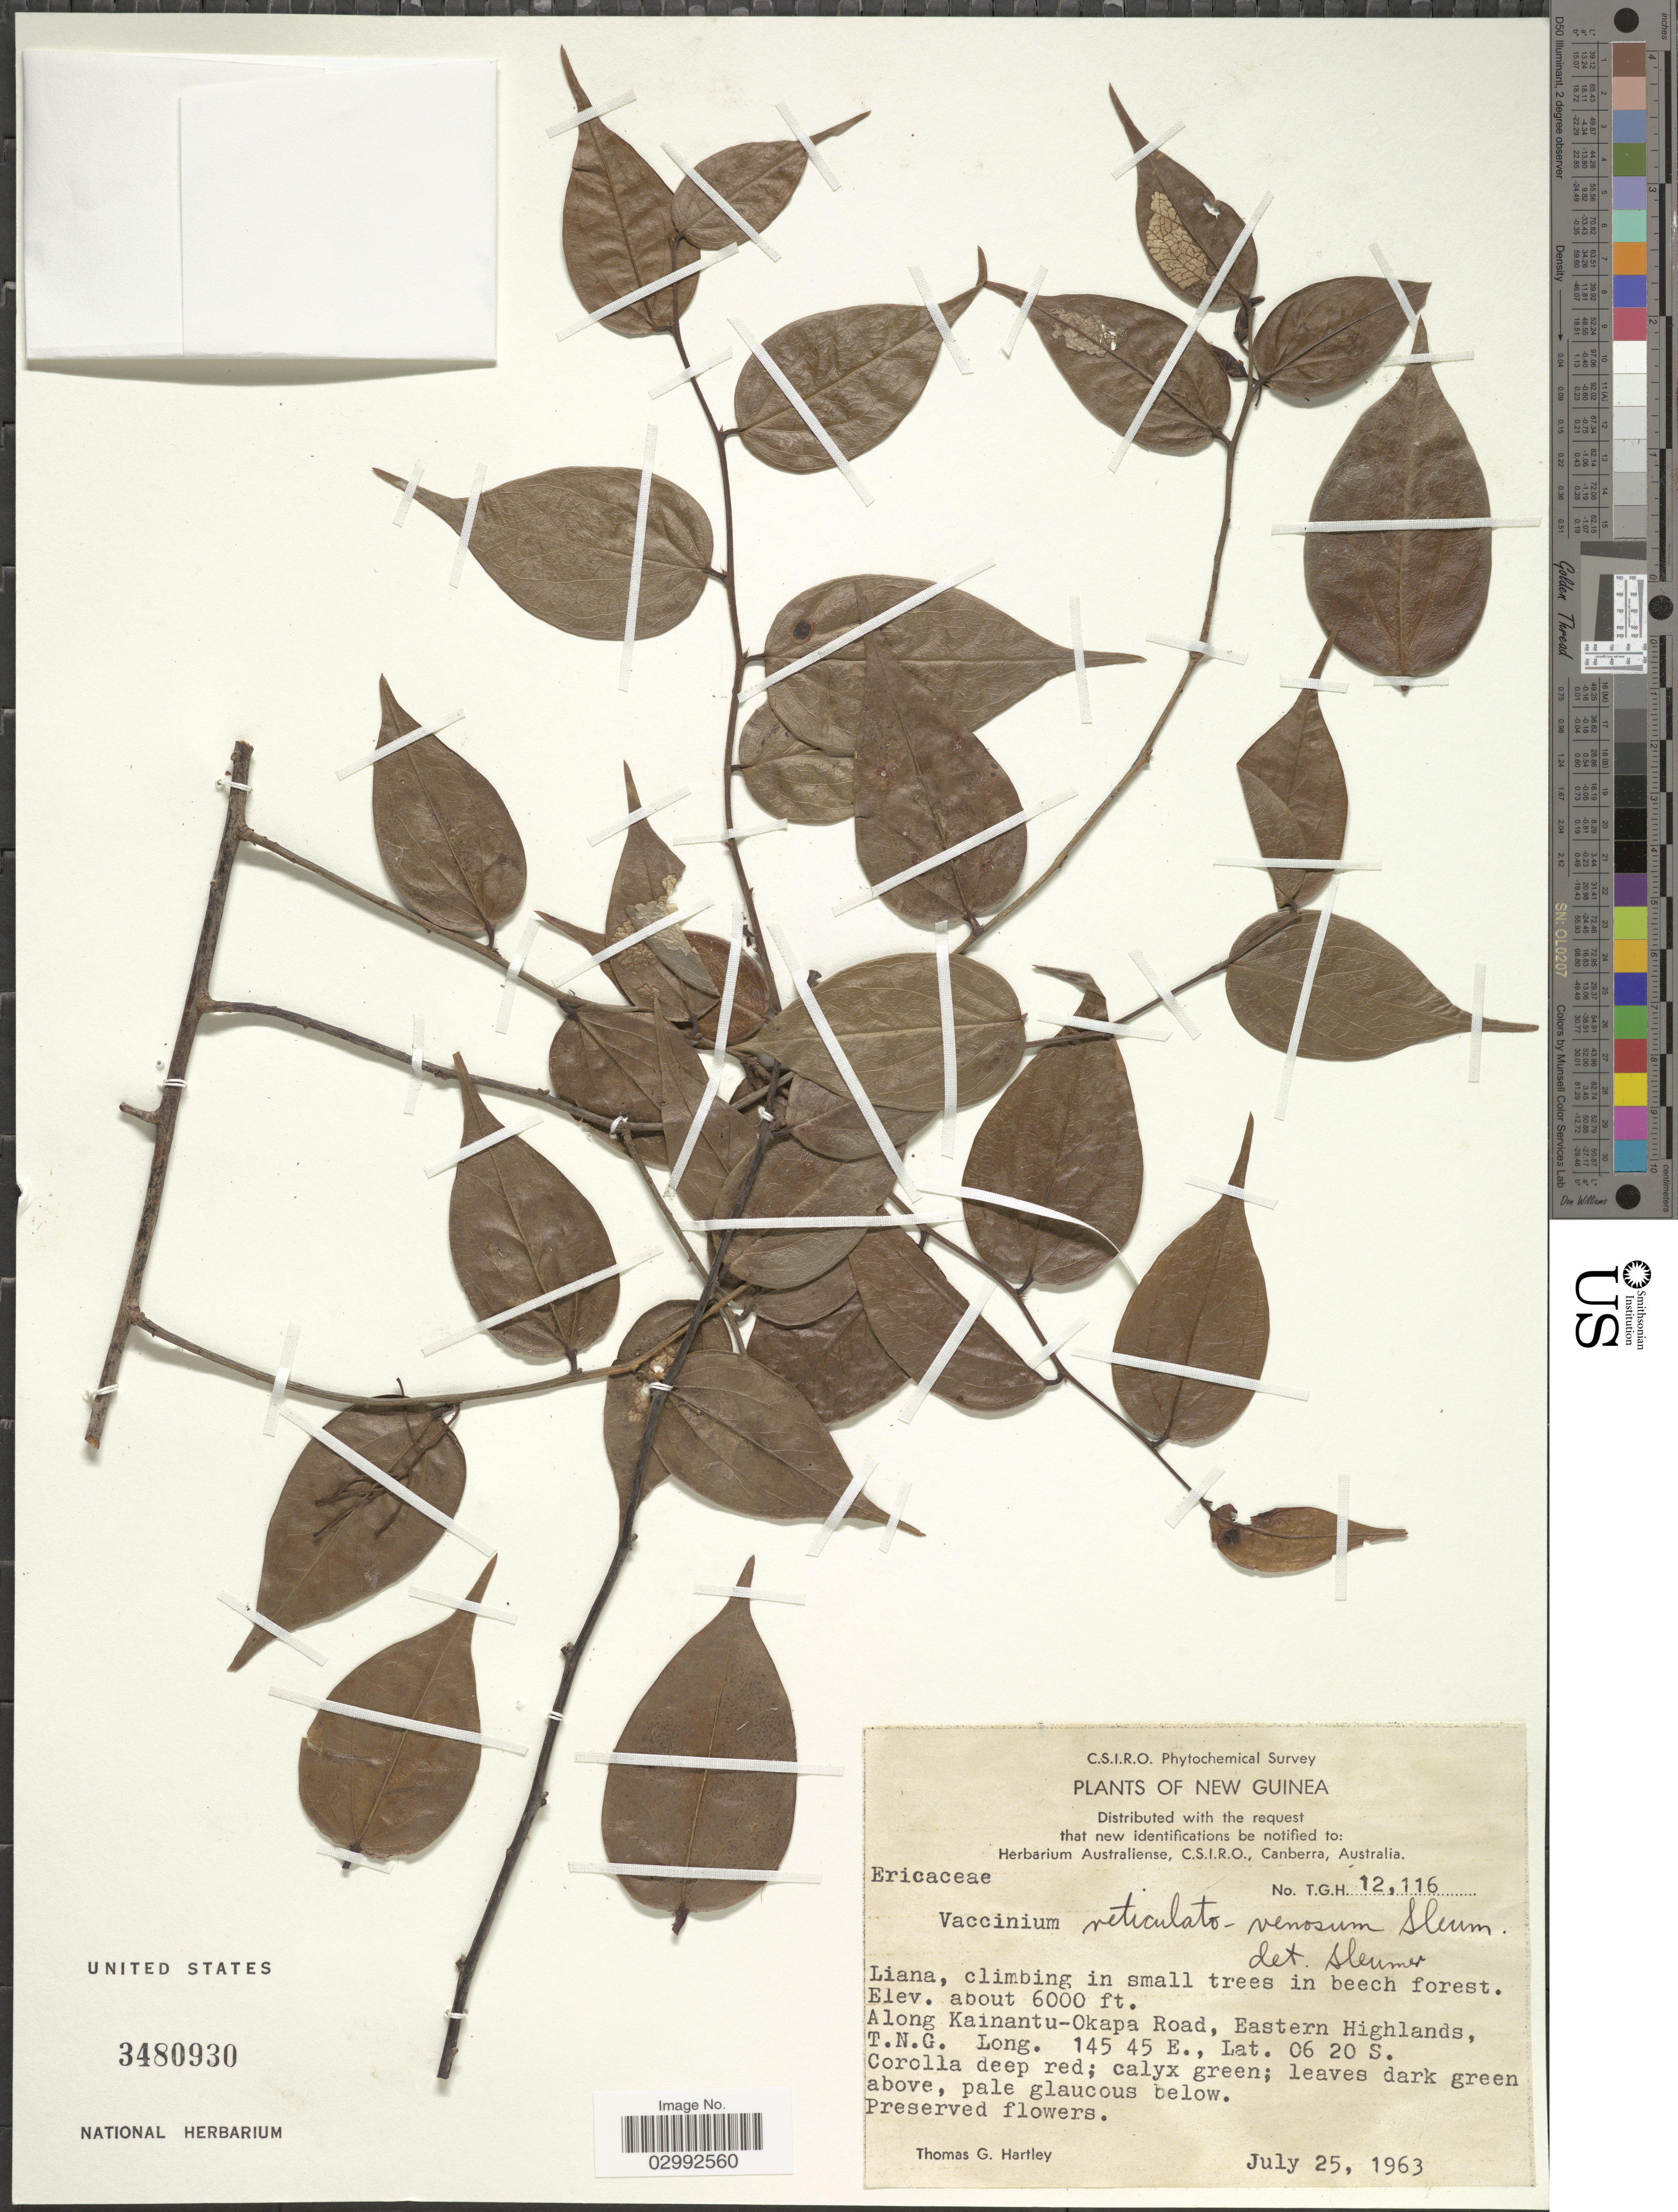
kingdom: Plantae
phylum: Tracheophyta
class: Magnoliopsida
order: Ericales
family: Ericaceae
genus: Vaccinium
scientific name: Vaccinium reticulatovenosum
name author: Sleumer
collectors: T. G. Hartley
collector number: T.G.H. 12116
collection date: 1963-07-25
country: Papua New Guinea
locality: New Guinea, Along Kainantu-Okapa Road, Eastern Highlands.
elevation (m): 1829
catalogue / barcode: US 3480930